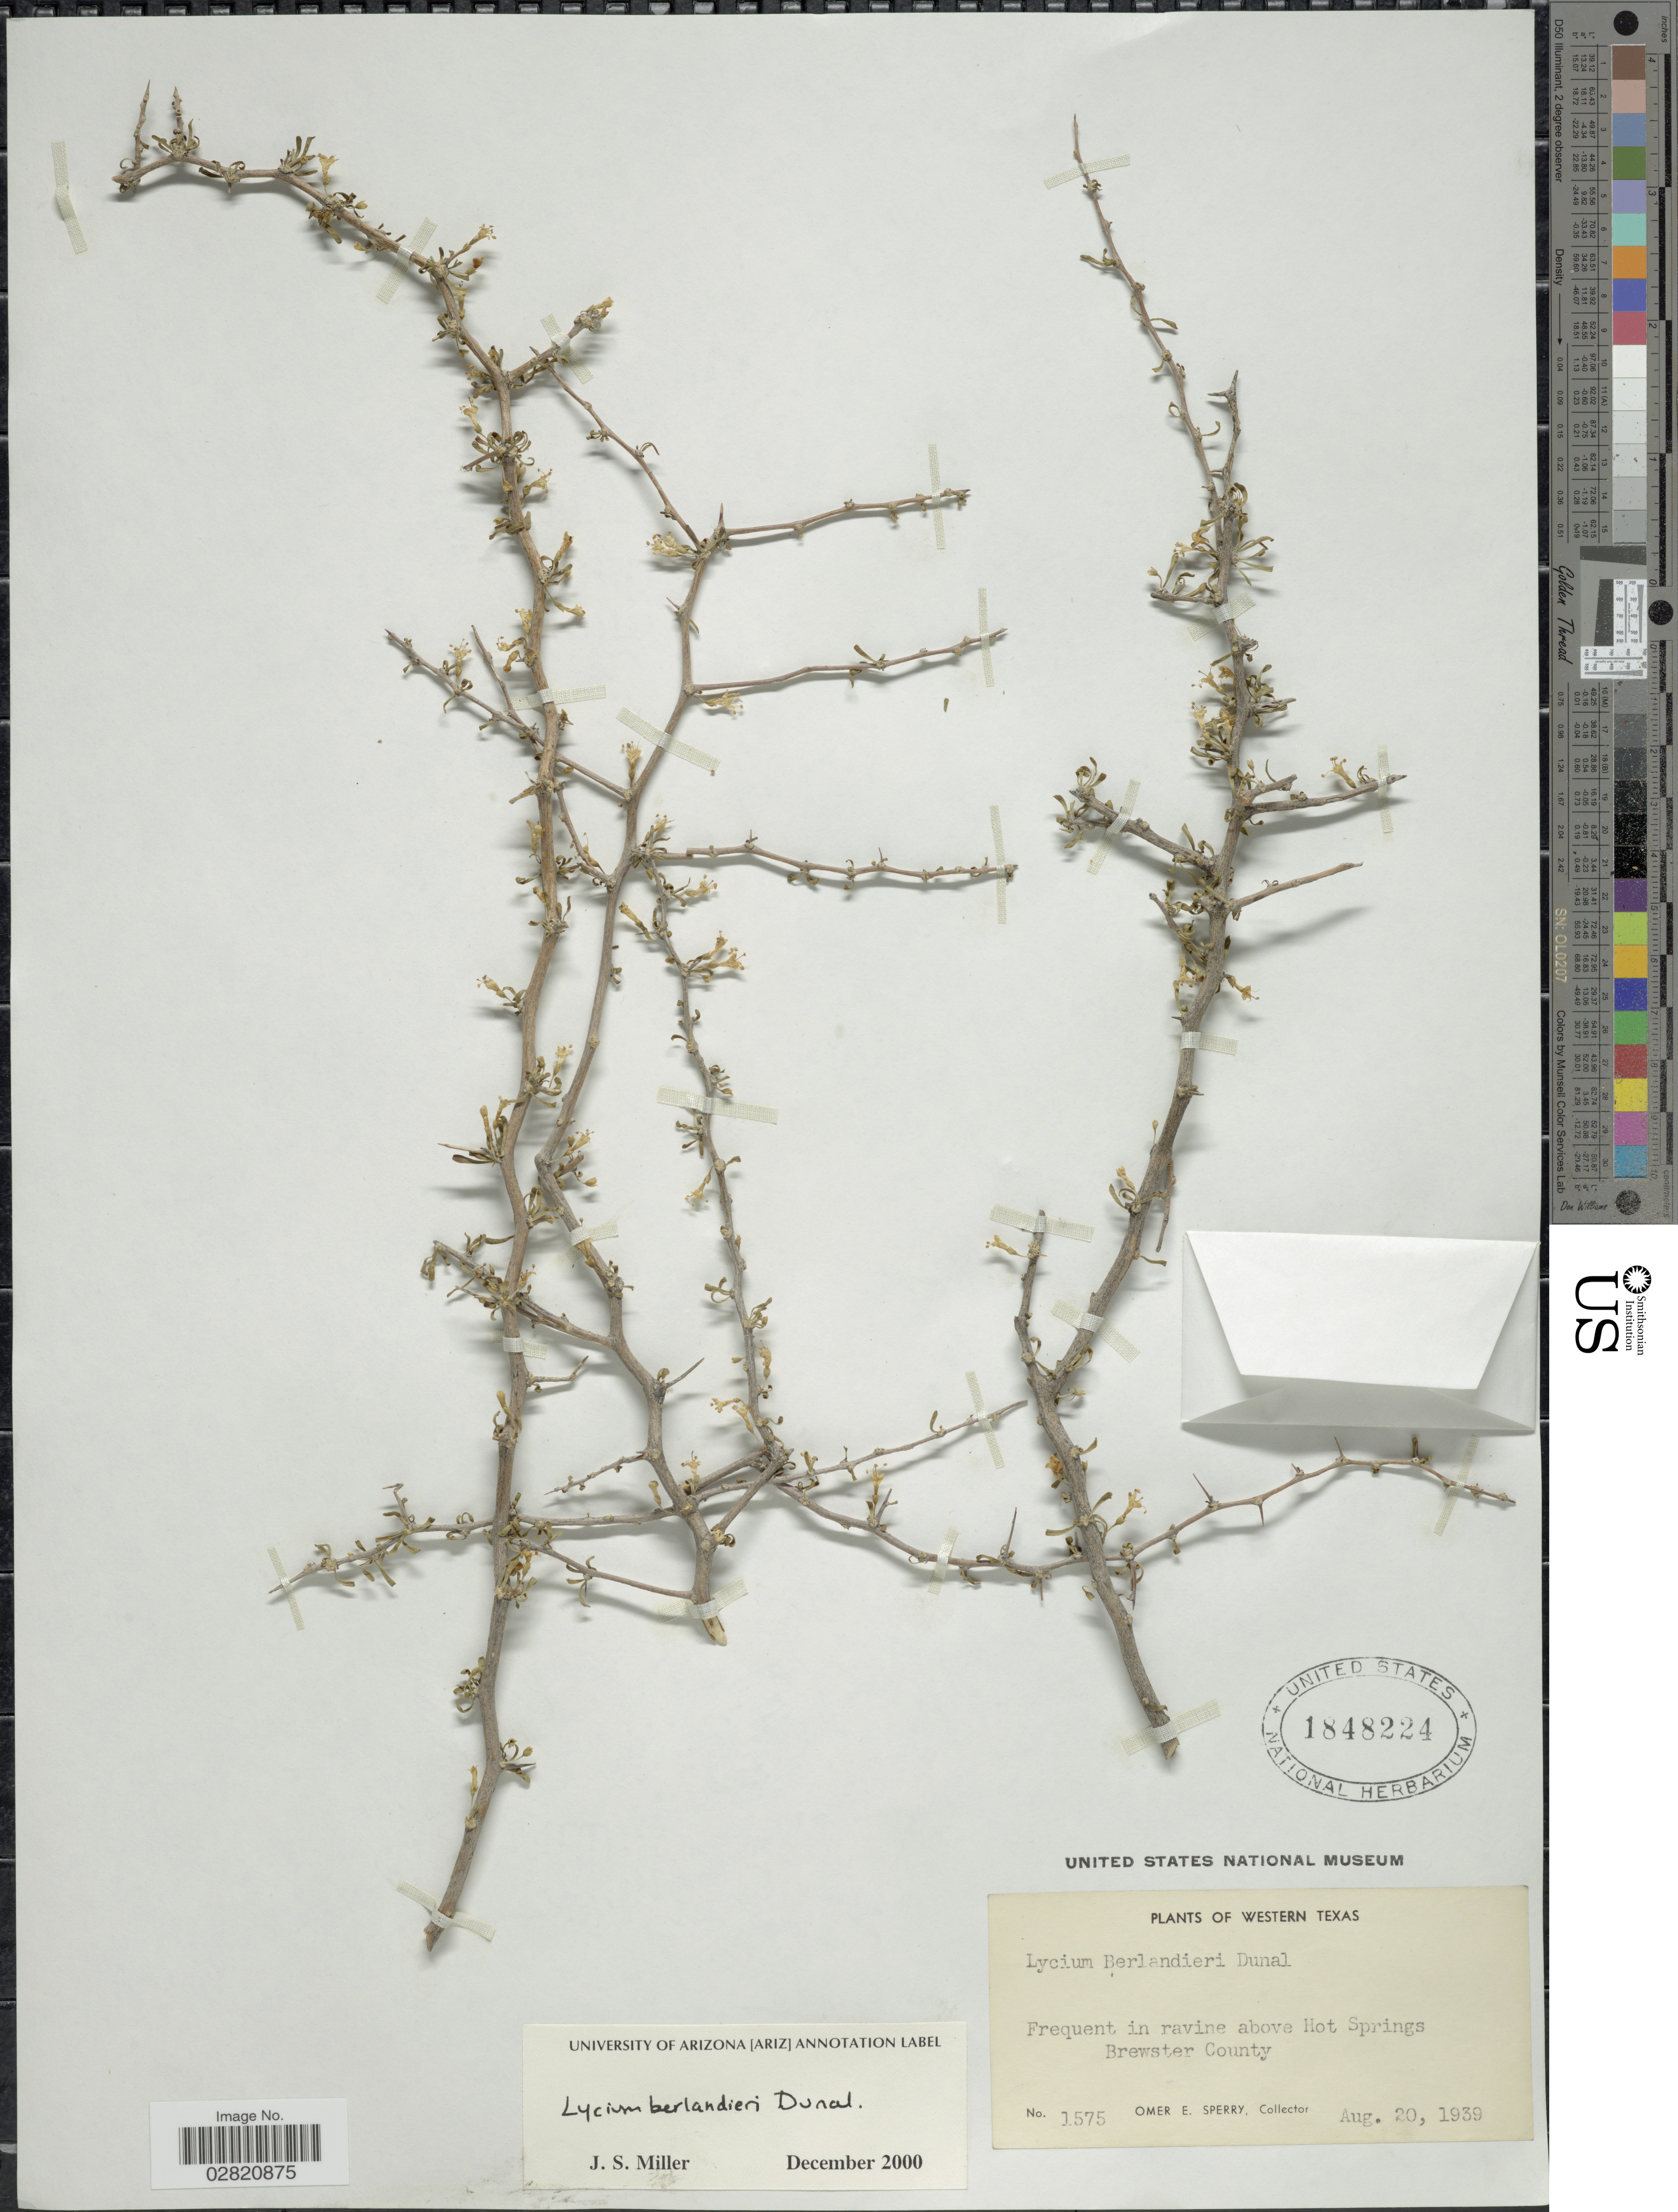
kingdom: Plantae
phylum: Tracheophyta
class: Magnoliopsida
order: Solanales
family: Solanaceae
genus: Lycium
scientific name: Lycium berlandieri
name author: Dunal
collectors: O. E. Sperry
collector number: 1575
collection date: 1939-08-20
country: United States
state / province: Texas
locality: Western Texas. Frequent in ravine about Hot Springs Brewster County.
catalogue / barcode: US 1848224